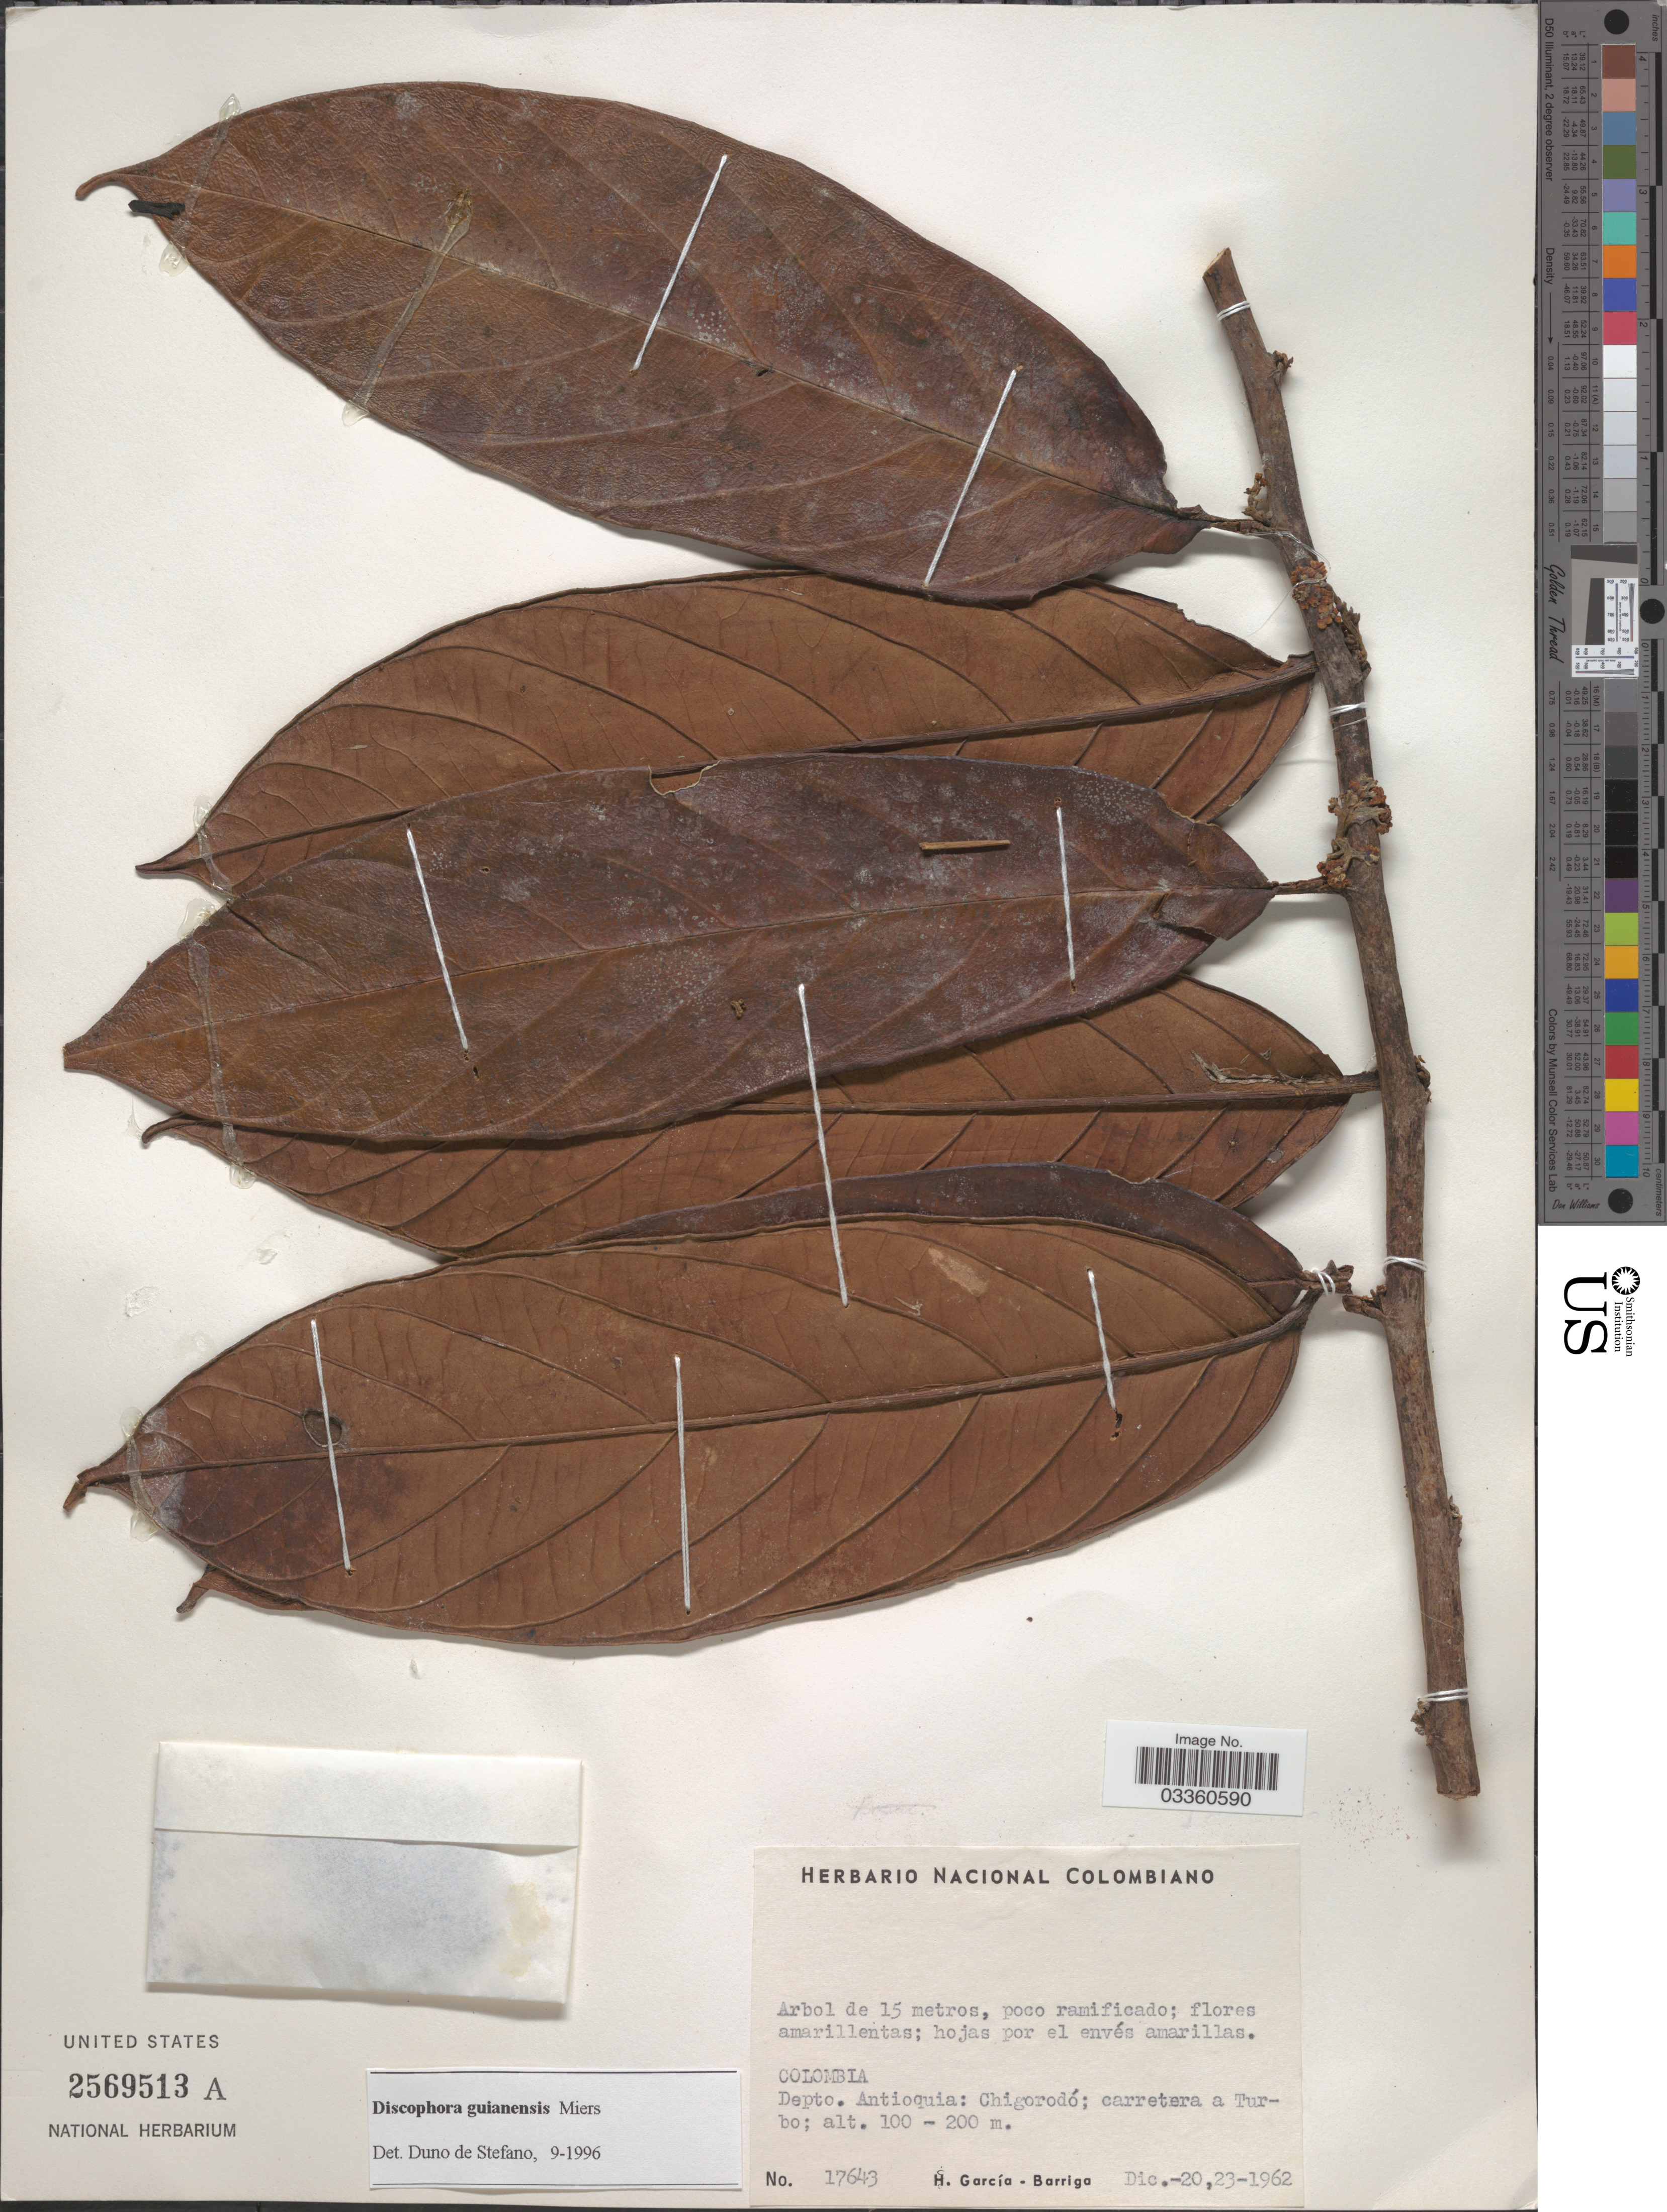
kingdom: Plantae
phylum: Tracheophyta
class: Magnoliopsida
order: Cardiopteridales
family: Stemonuraceae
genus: Discophora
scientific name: Discophora guianensis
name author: Miers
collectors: H. García Barriga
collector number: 17643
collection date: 1962-12-20/1962-12-23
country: Colombia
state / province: Antioquia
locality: Depto. Antioquia: Chigorodó; carretera a Turbo.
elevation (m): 100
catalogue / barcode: US 2569513A